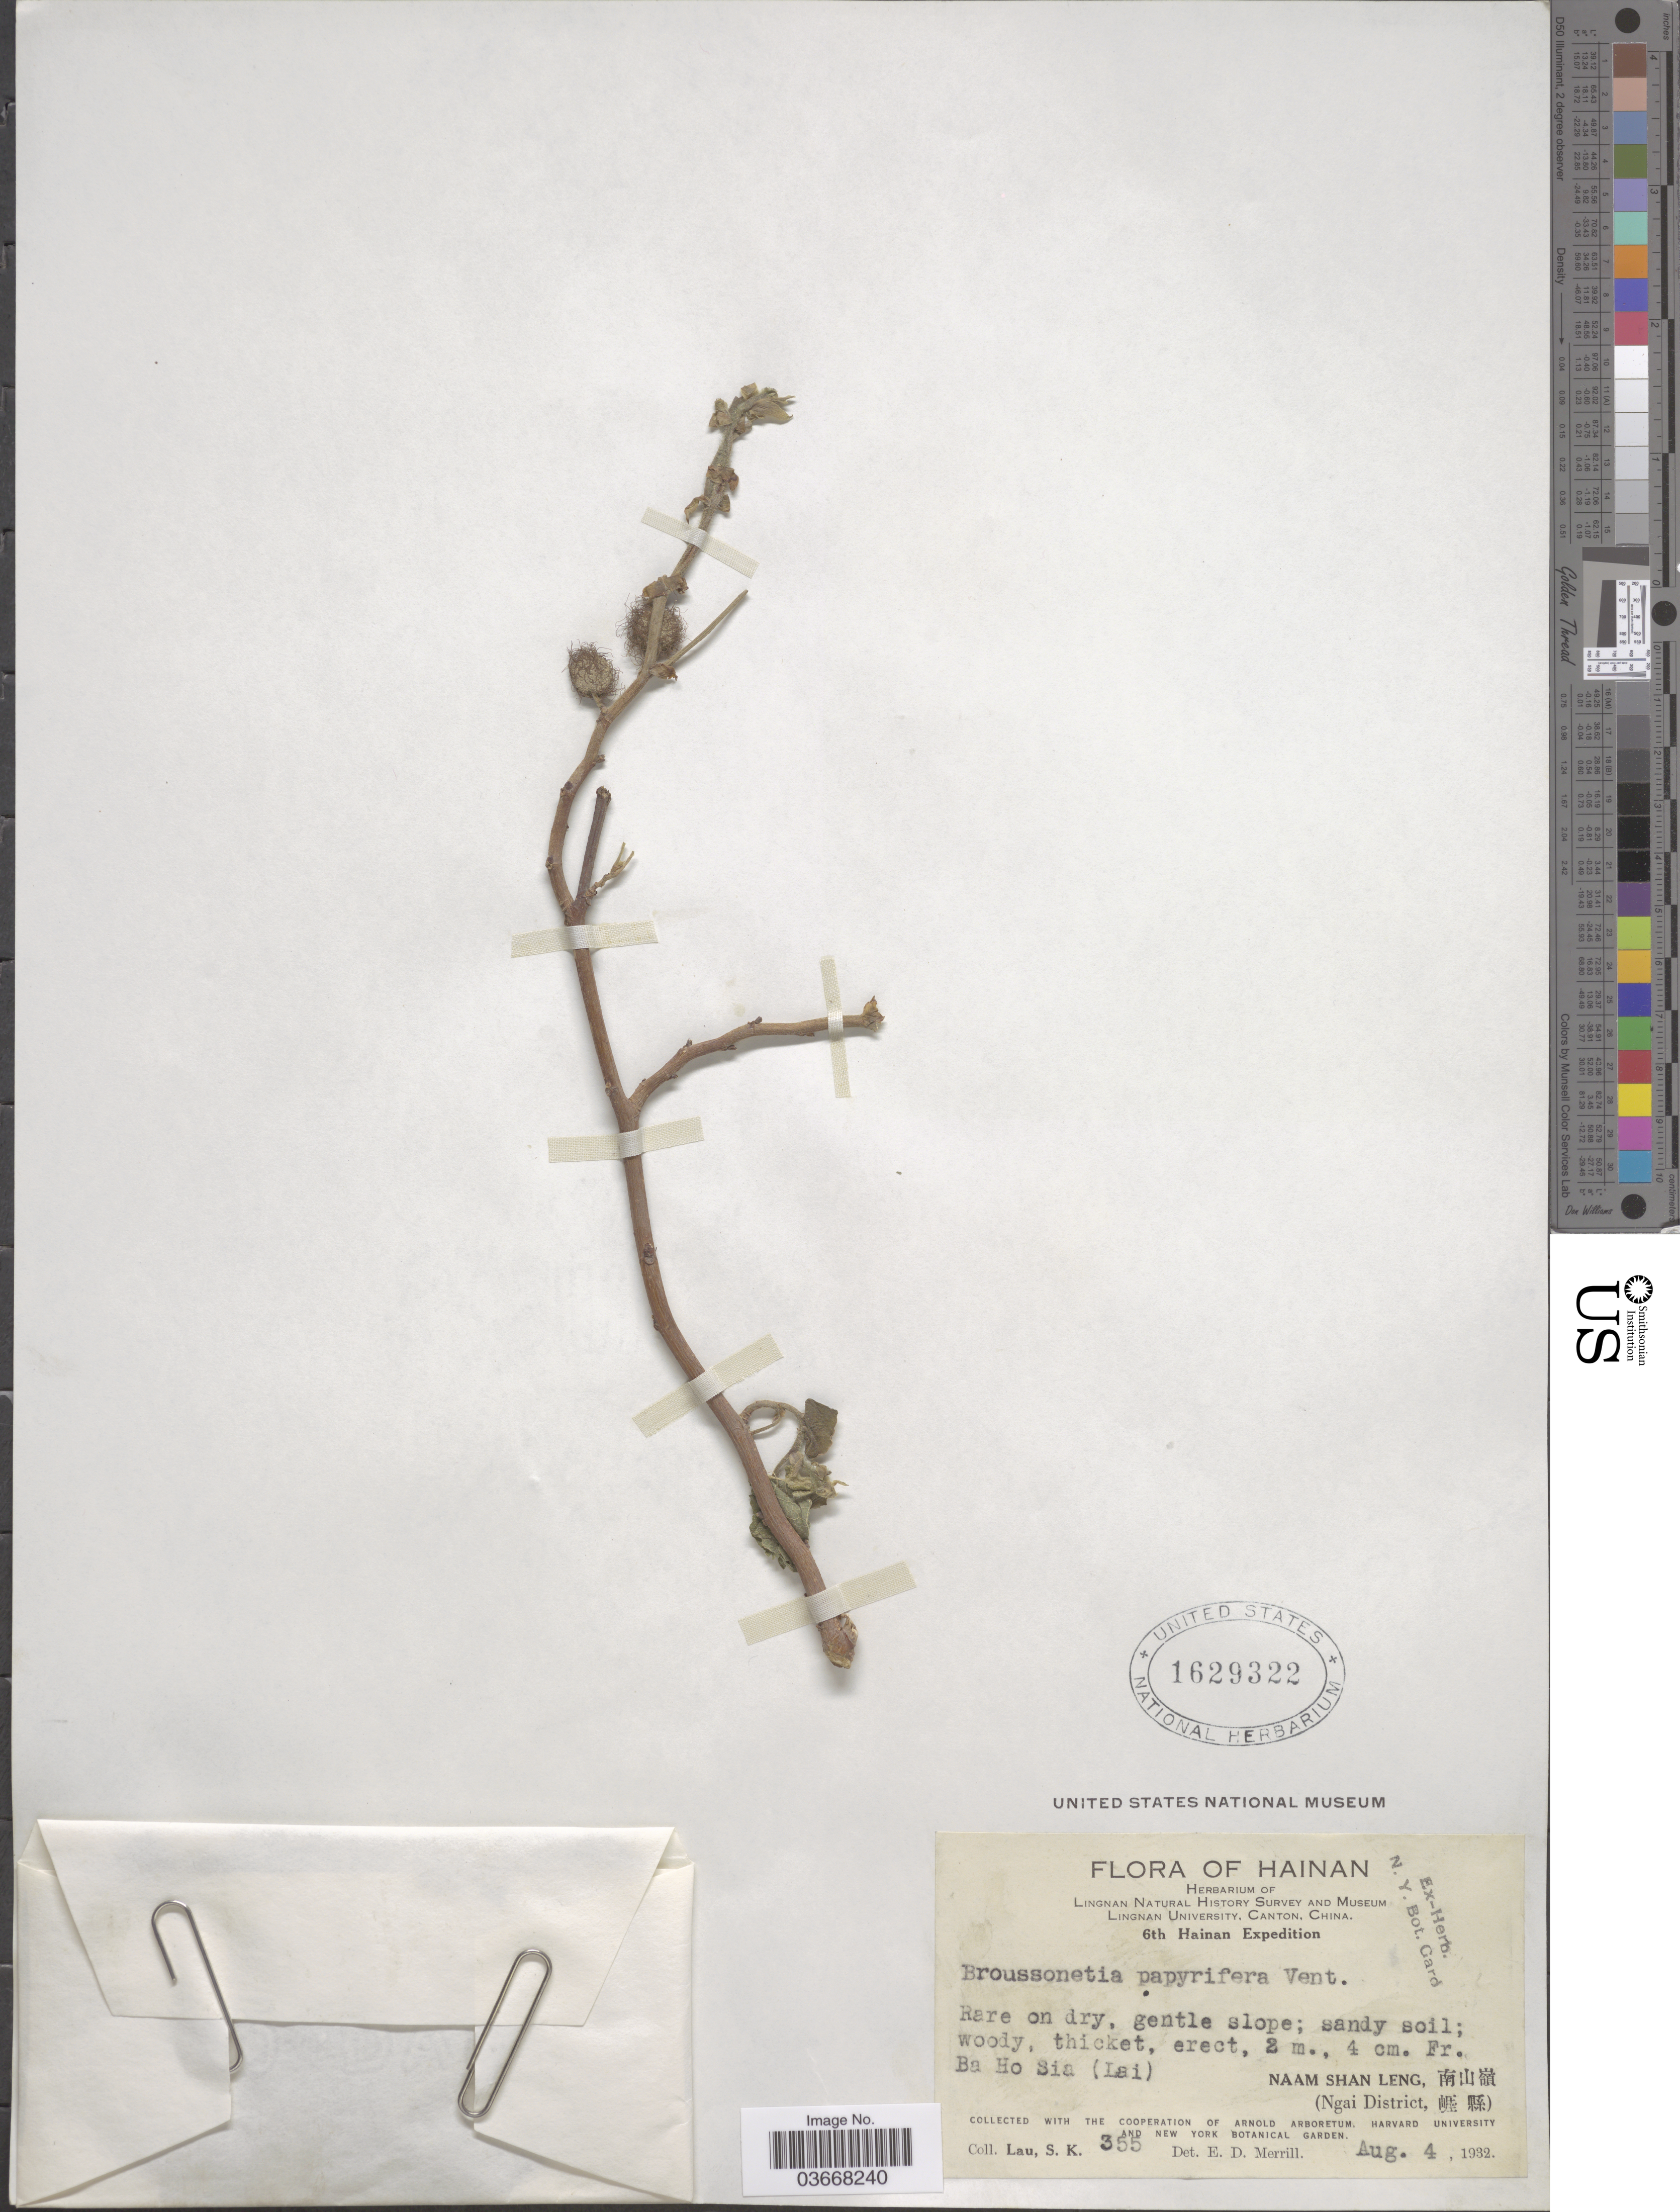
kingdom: Plantae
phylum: Tracheophyta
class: Magnoliopsida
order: Rosales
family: Moraceae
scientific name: Broussoneta papyrifera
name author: (L.) L'Hér. ex Vent.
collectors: S. K. Lau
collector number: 355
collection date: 1932-08-04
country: China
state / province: Hainan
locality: Ba Ho Sia (Lai). Naam Shan Leng. (Ngai District).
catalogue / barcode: US 1629322